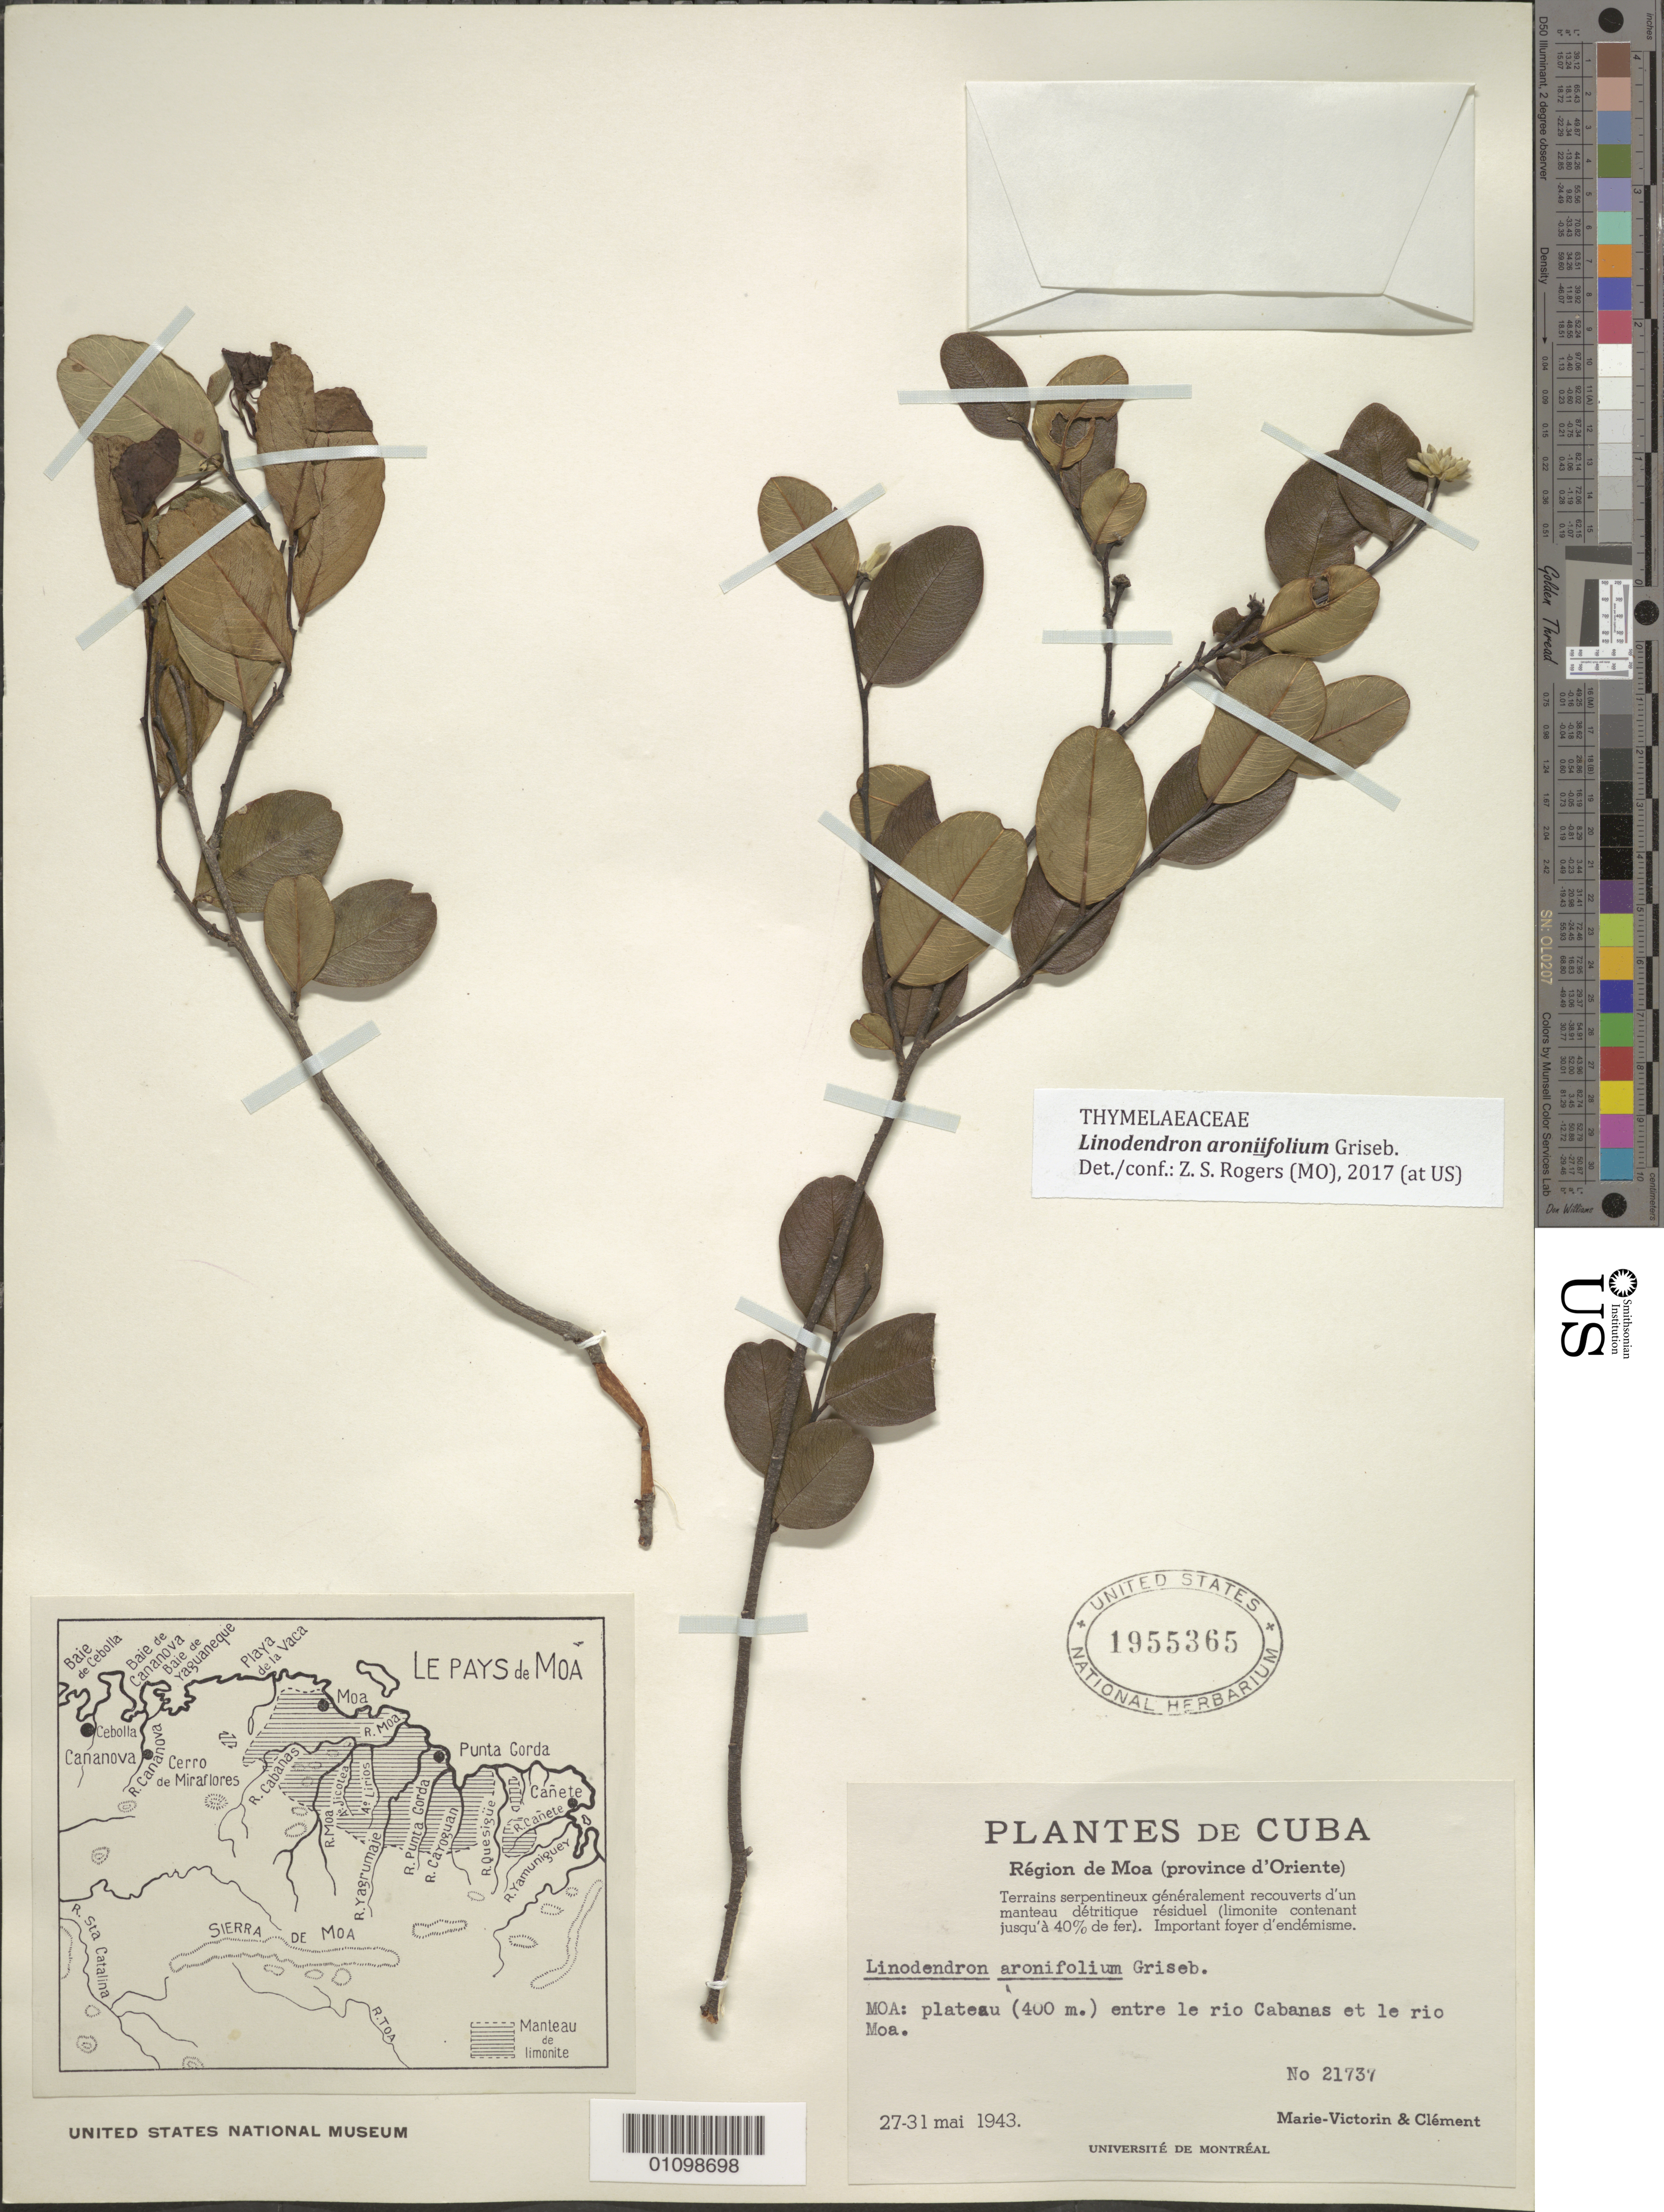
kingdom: Plantae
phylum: Tracheophyta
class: Magnoliopsida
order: Malvales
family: Thymelaeaceae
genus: Linodendron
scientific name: Linodendron aroniifolium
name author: Griseb.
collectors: Fr. Marie-Victorin & B. Clement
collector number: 21737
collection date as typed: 27 May 1943 to 31 May 1943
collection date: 1943-05-27/1943-05-31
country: Cuba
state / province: Holguín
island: Cuba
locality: Terrains serpentineaux generalment recouverts d' un manteau detritique resduel limonite contenant jusqu' a 40% de fer Important foyer d' endemisme Moa: plateau entre le rio Cabanas et le rio Moa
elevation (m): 400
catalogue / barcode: US 1955365